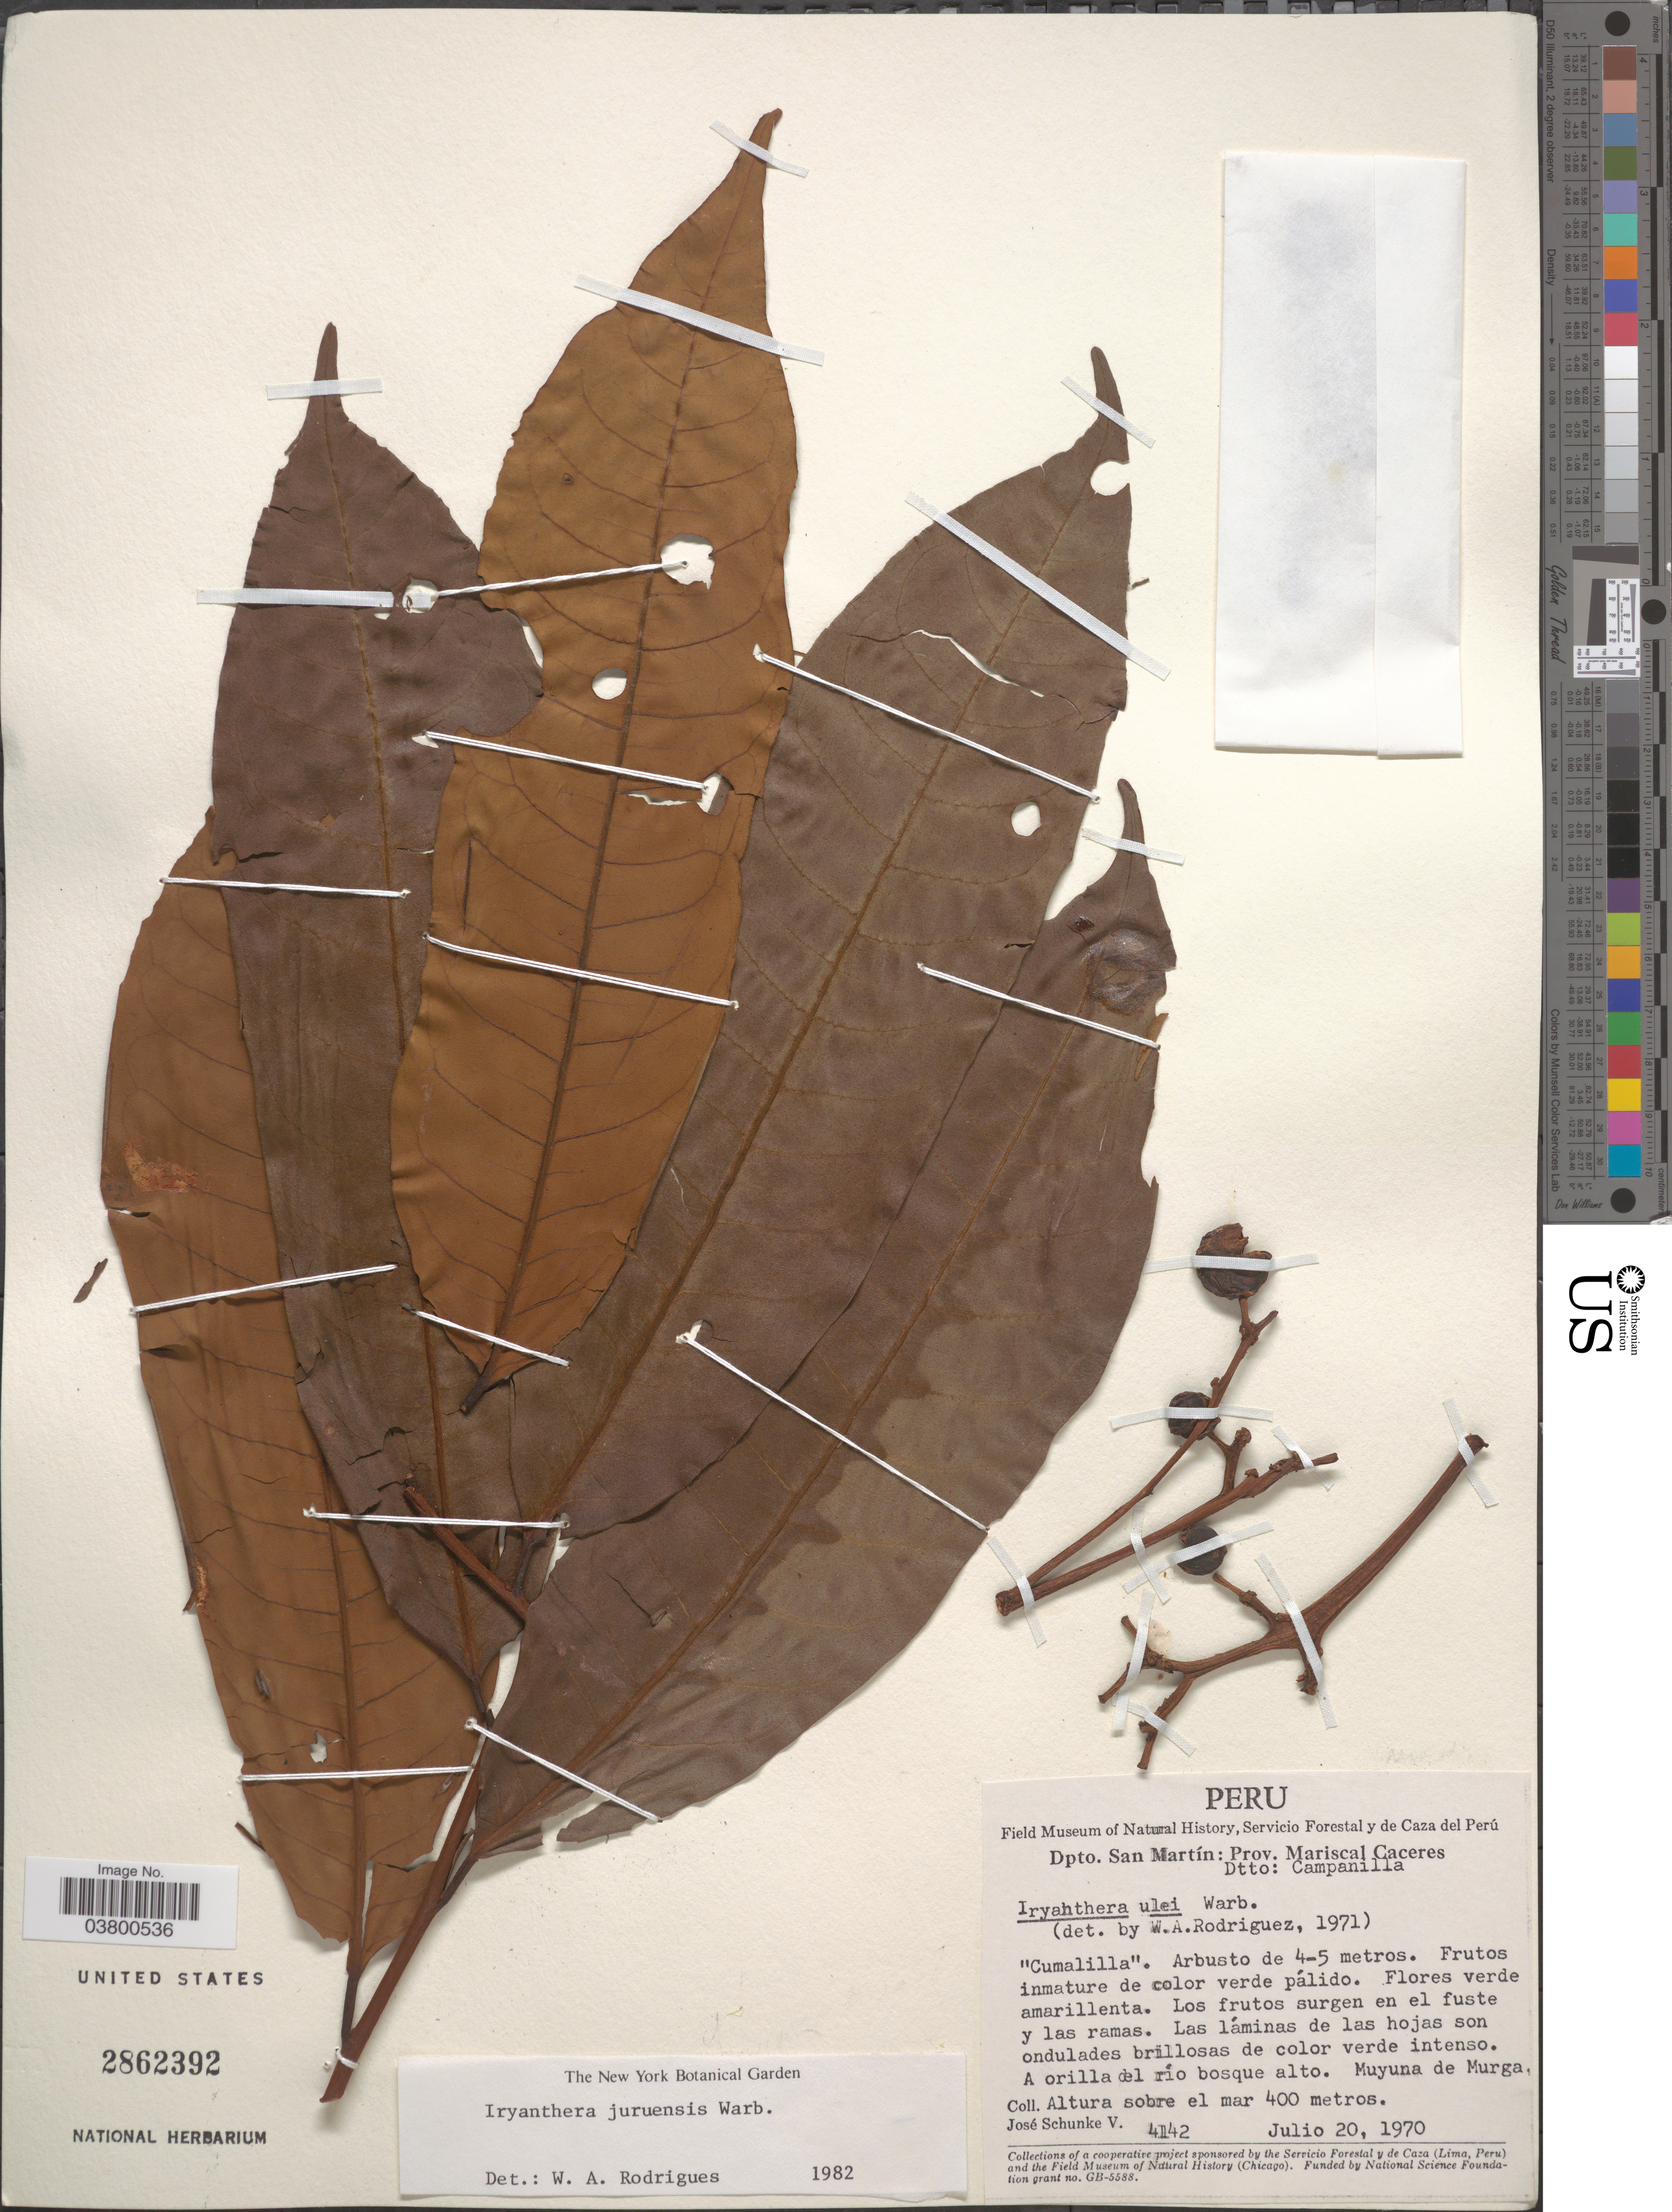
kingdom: Plantae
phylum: Tracheophyta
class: Magnoliopsida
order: Magnoliales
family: Myristicaceae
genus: Iryanthera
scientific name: Iryanthera juruensis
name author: Warb.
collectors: J. Schunke Vigo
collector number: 4142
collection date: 1970-07-20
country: Peru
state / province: San Martín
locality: Dpto. San Martín: Prov. Mariscal Caceres. Dtto: Campanillo. Muyuna de Murga.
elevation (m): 400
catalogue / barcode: US 2862392